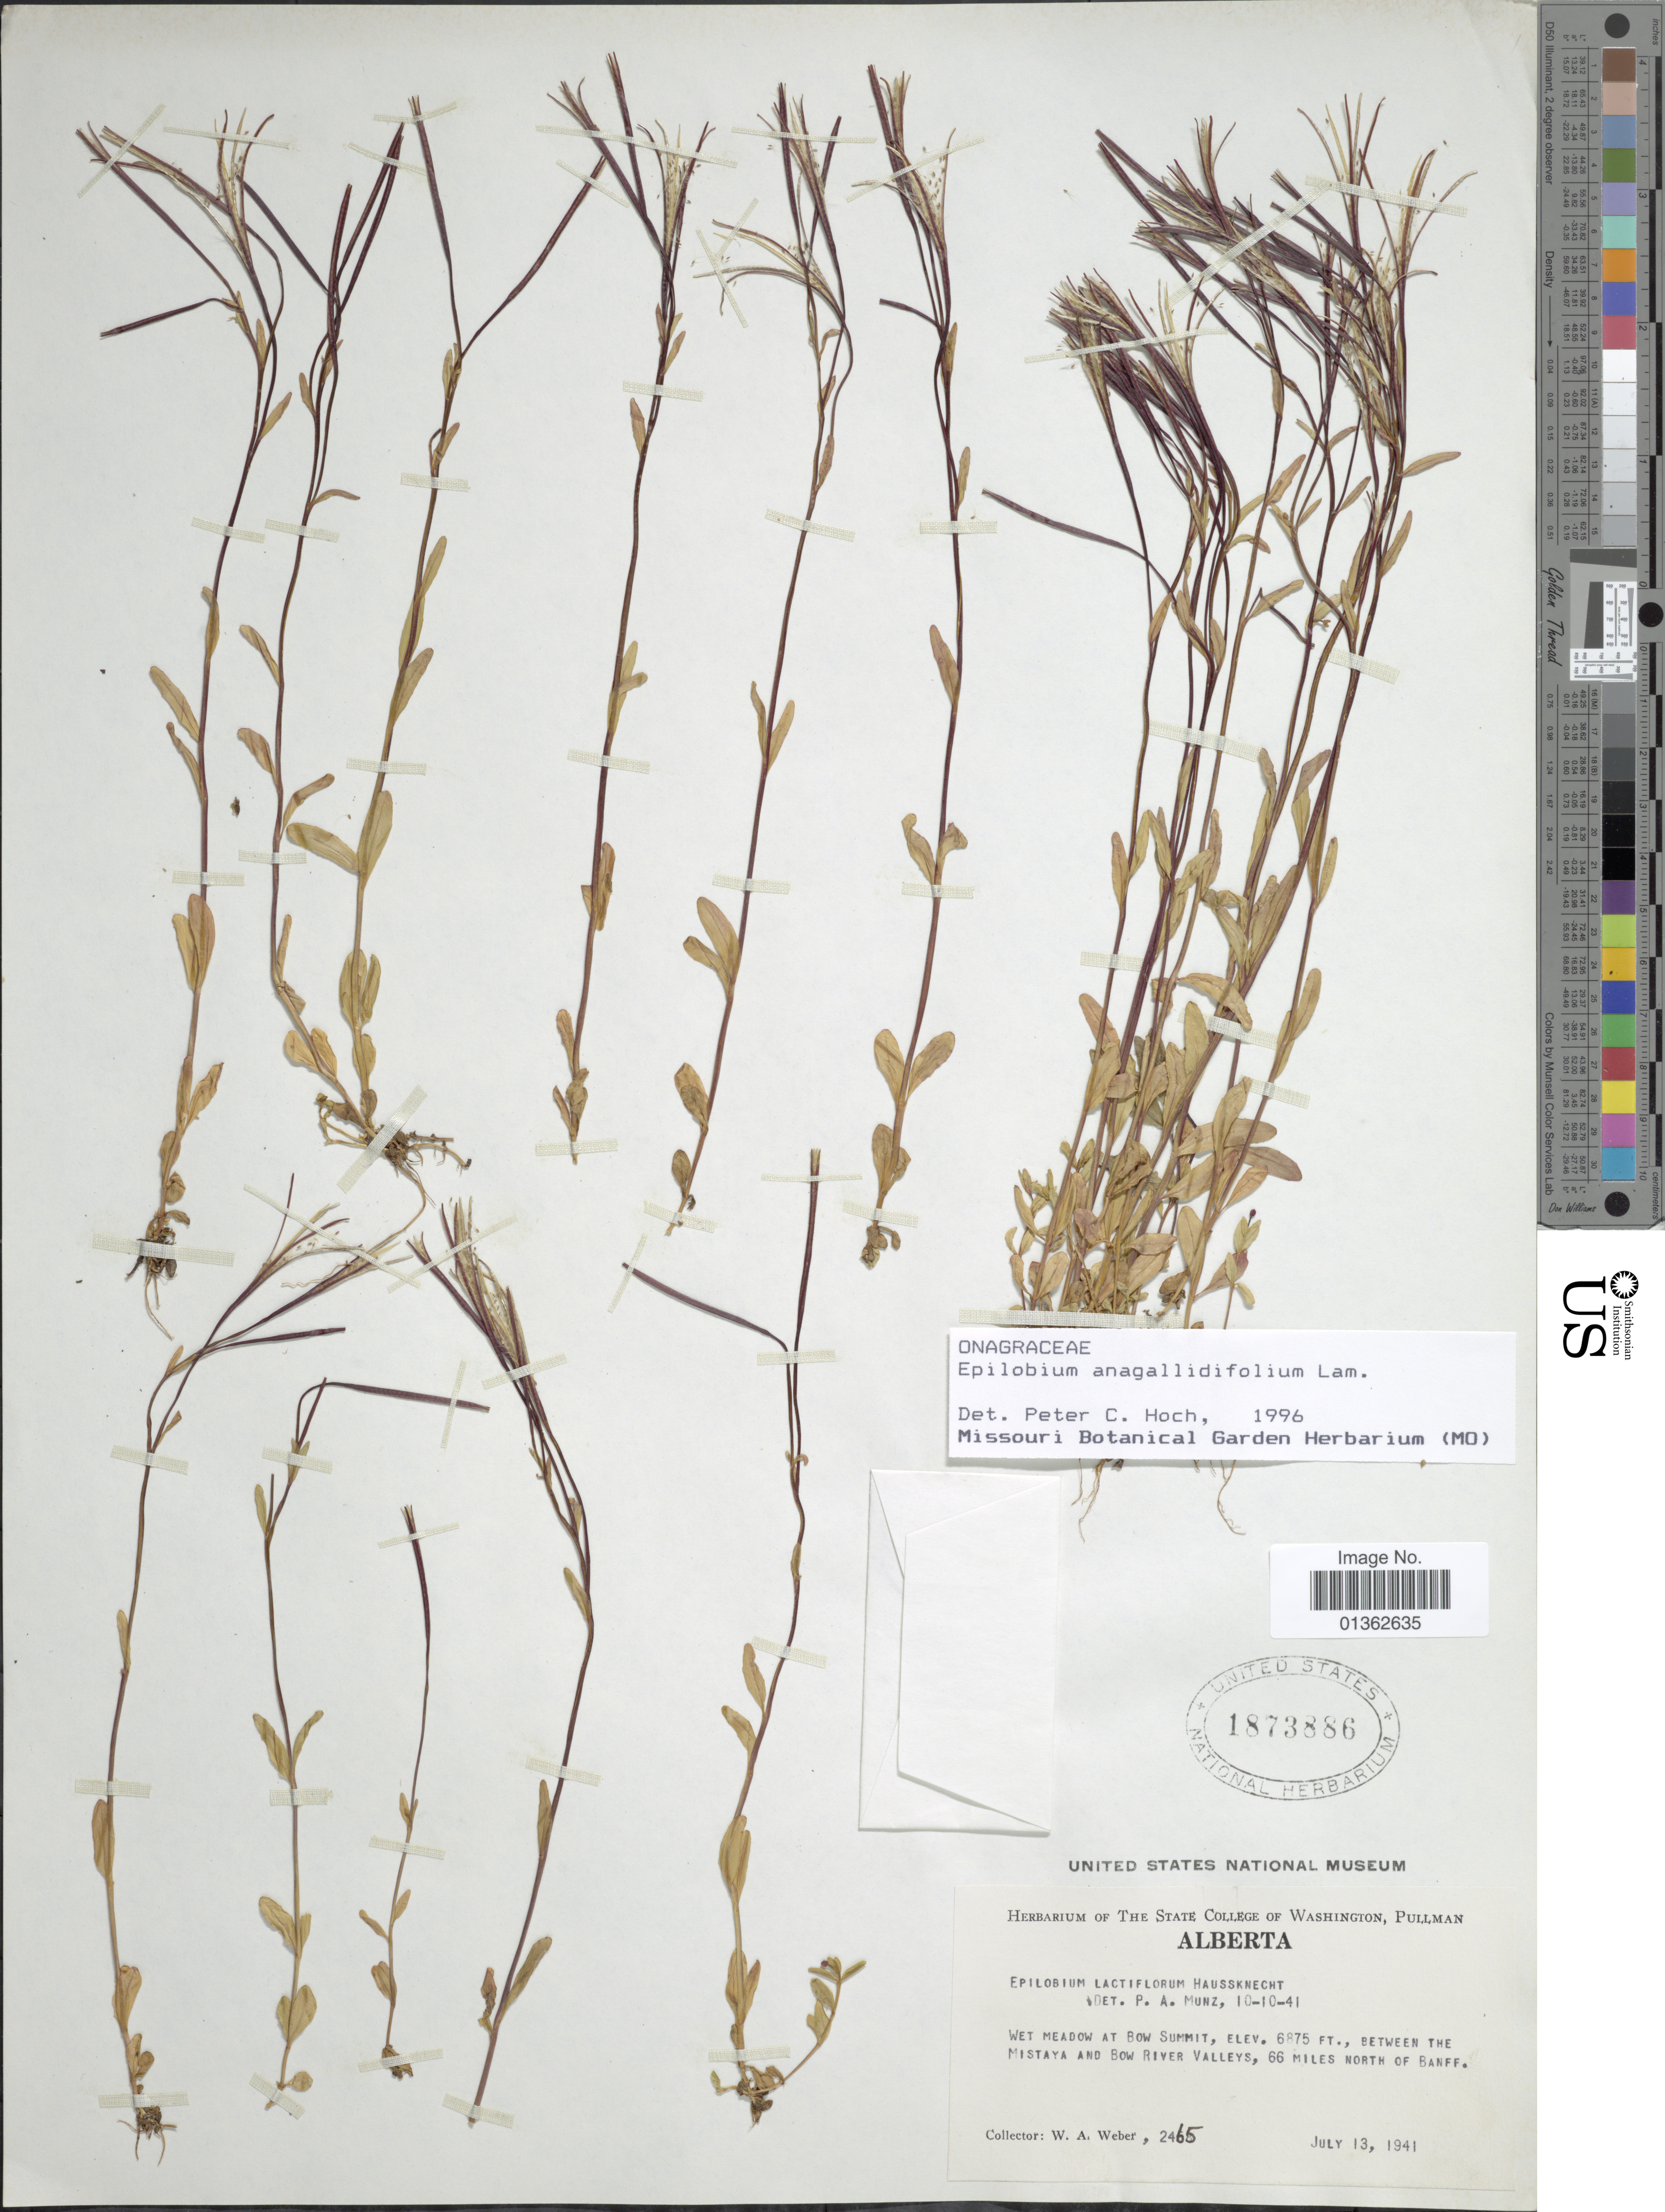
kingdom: Plantae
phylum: Tracheophyta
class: Magnoliopsida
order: Myrtales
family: Onagraceae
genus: Epilobium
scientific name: Epilobium anagallidifolium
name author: Lam.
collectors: W. A. Weber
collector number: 2465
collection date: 1941-07-13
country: Canada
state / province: Alberta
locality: Between the Mistaya and Bow River Valleys, 66 miles North of Banff.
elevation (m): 2096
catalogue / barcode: US 1873886